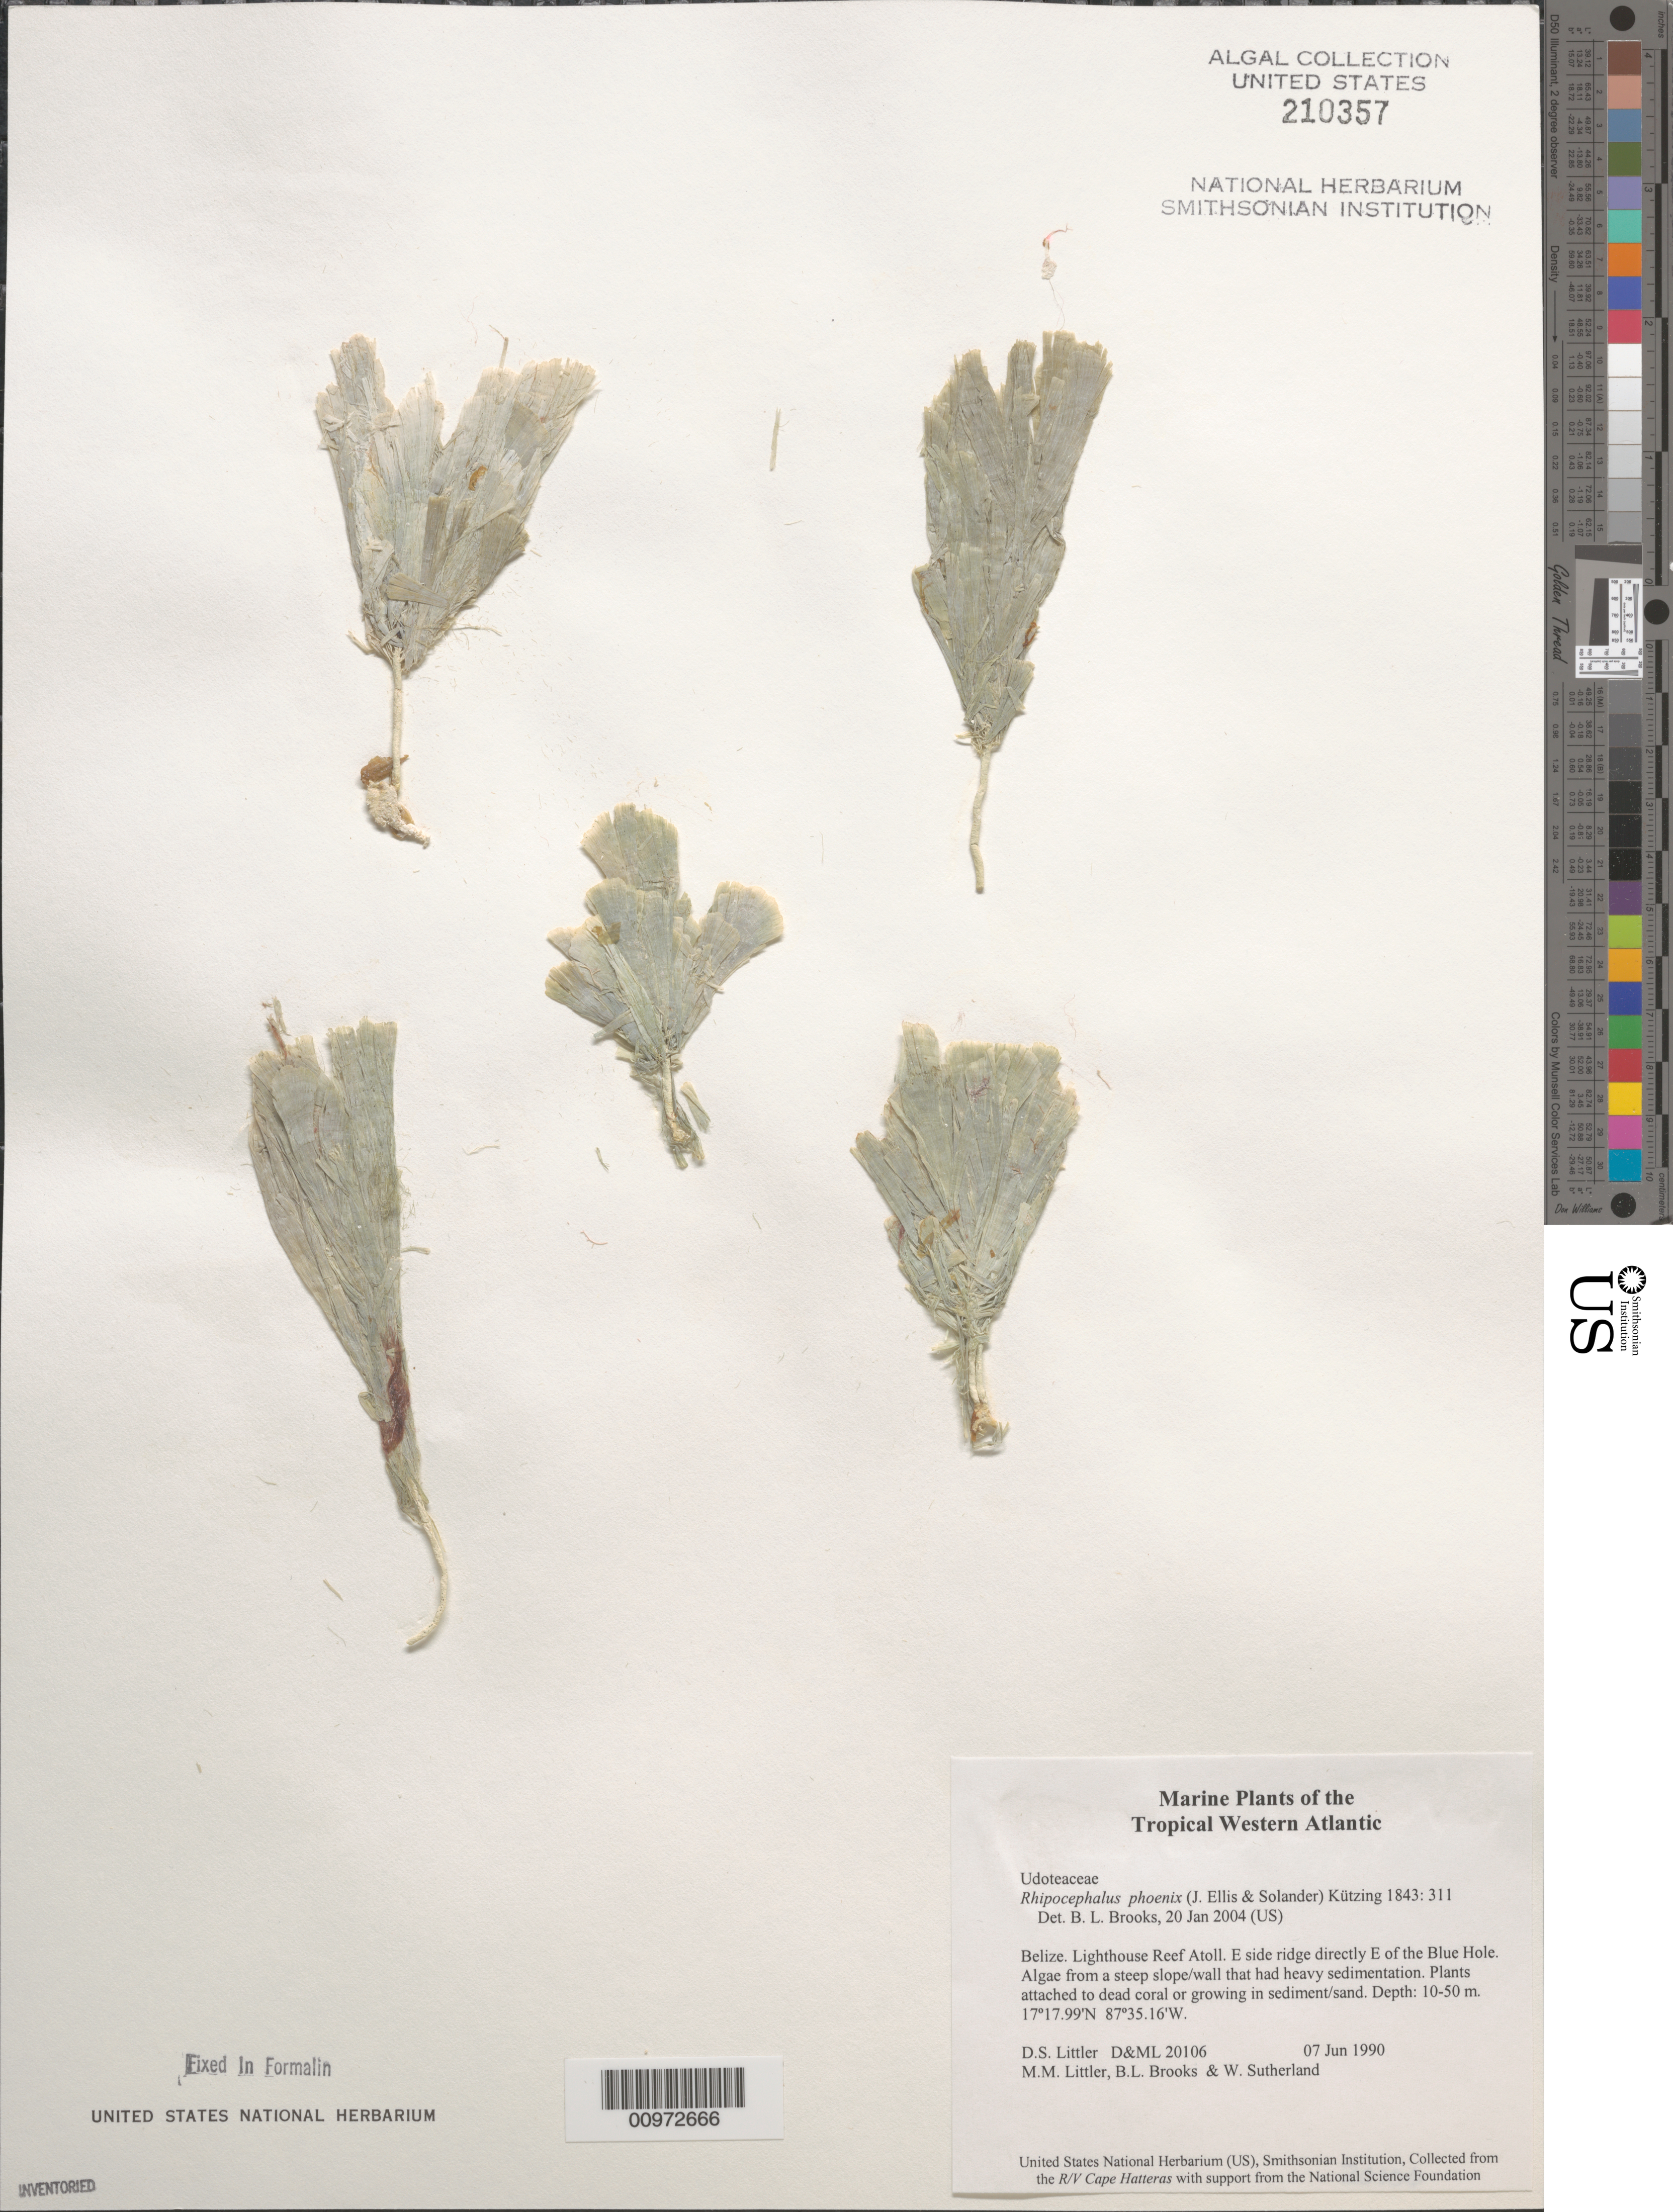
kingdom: Plantae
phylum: Chlorophyta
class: Ulvophyceae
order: Bryopsidales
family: Udoteaceae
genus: Rhipocephalus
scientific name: Rhipocephalus phoenix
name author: (J. Ellis & Sol.) Kütz.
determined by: Brooks, B. L., (BOT), Smithsonian Institution - National Museum of Natural History (UNITED STATES)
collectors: D. S. Littler, M. M. Littler, B. Brooks & W. Sutherland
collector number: D&ML 20106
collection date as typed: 07 Jun 1990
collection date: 1990-06-07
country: Belize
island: Lighthouse Reef Atoll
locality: Ridge directly east of Blue Hole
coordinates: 17 17.99'N, 87 35.16'W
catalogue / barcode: US 210357